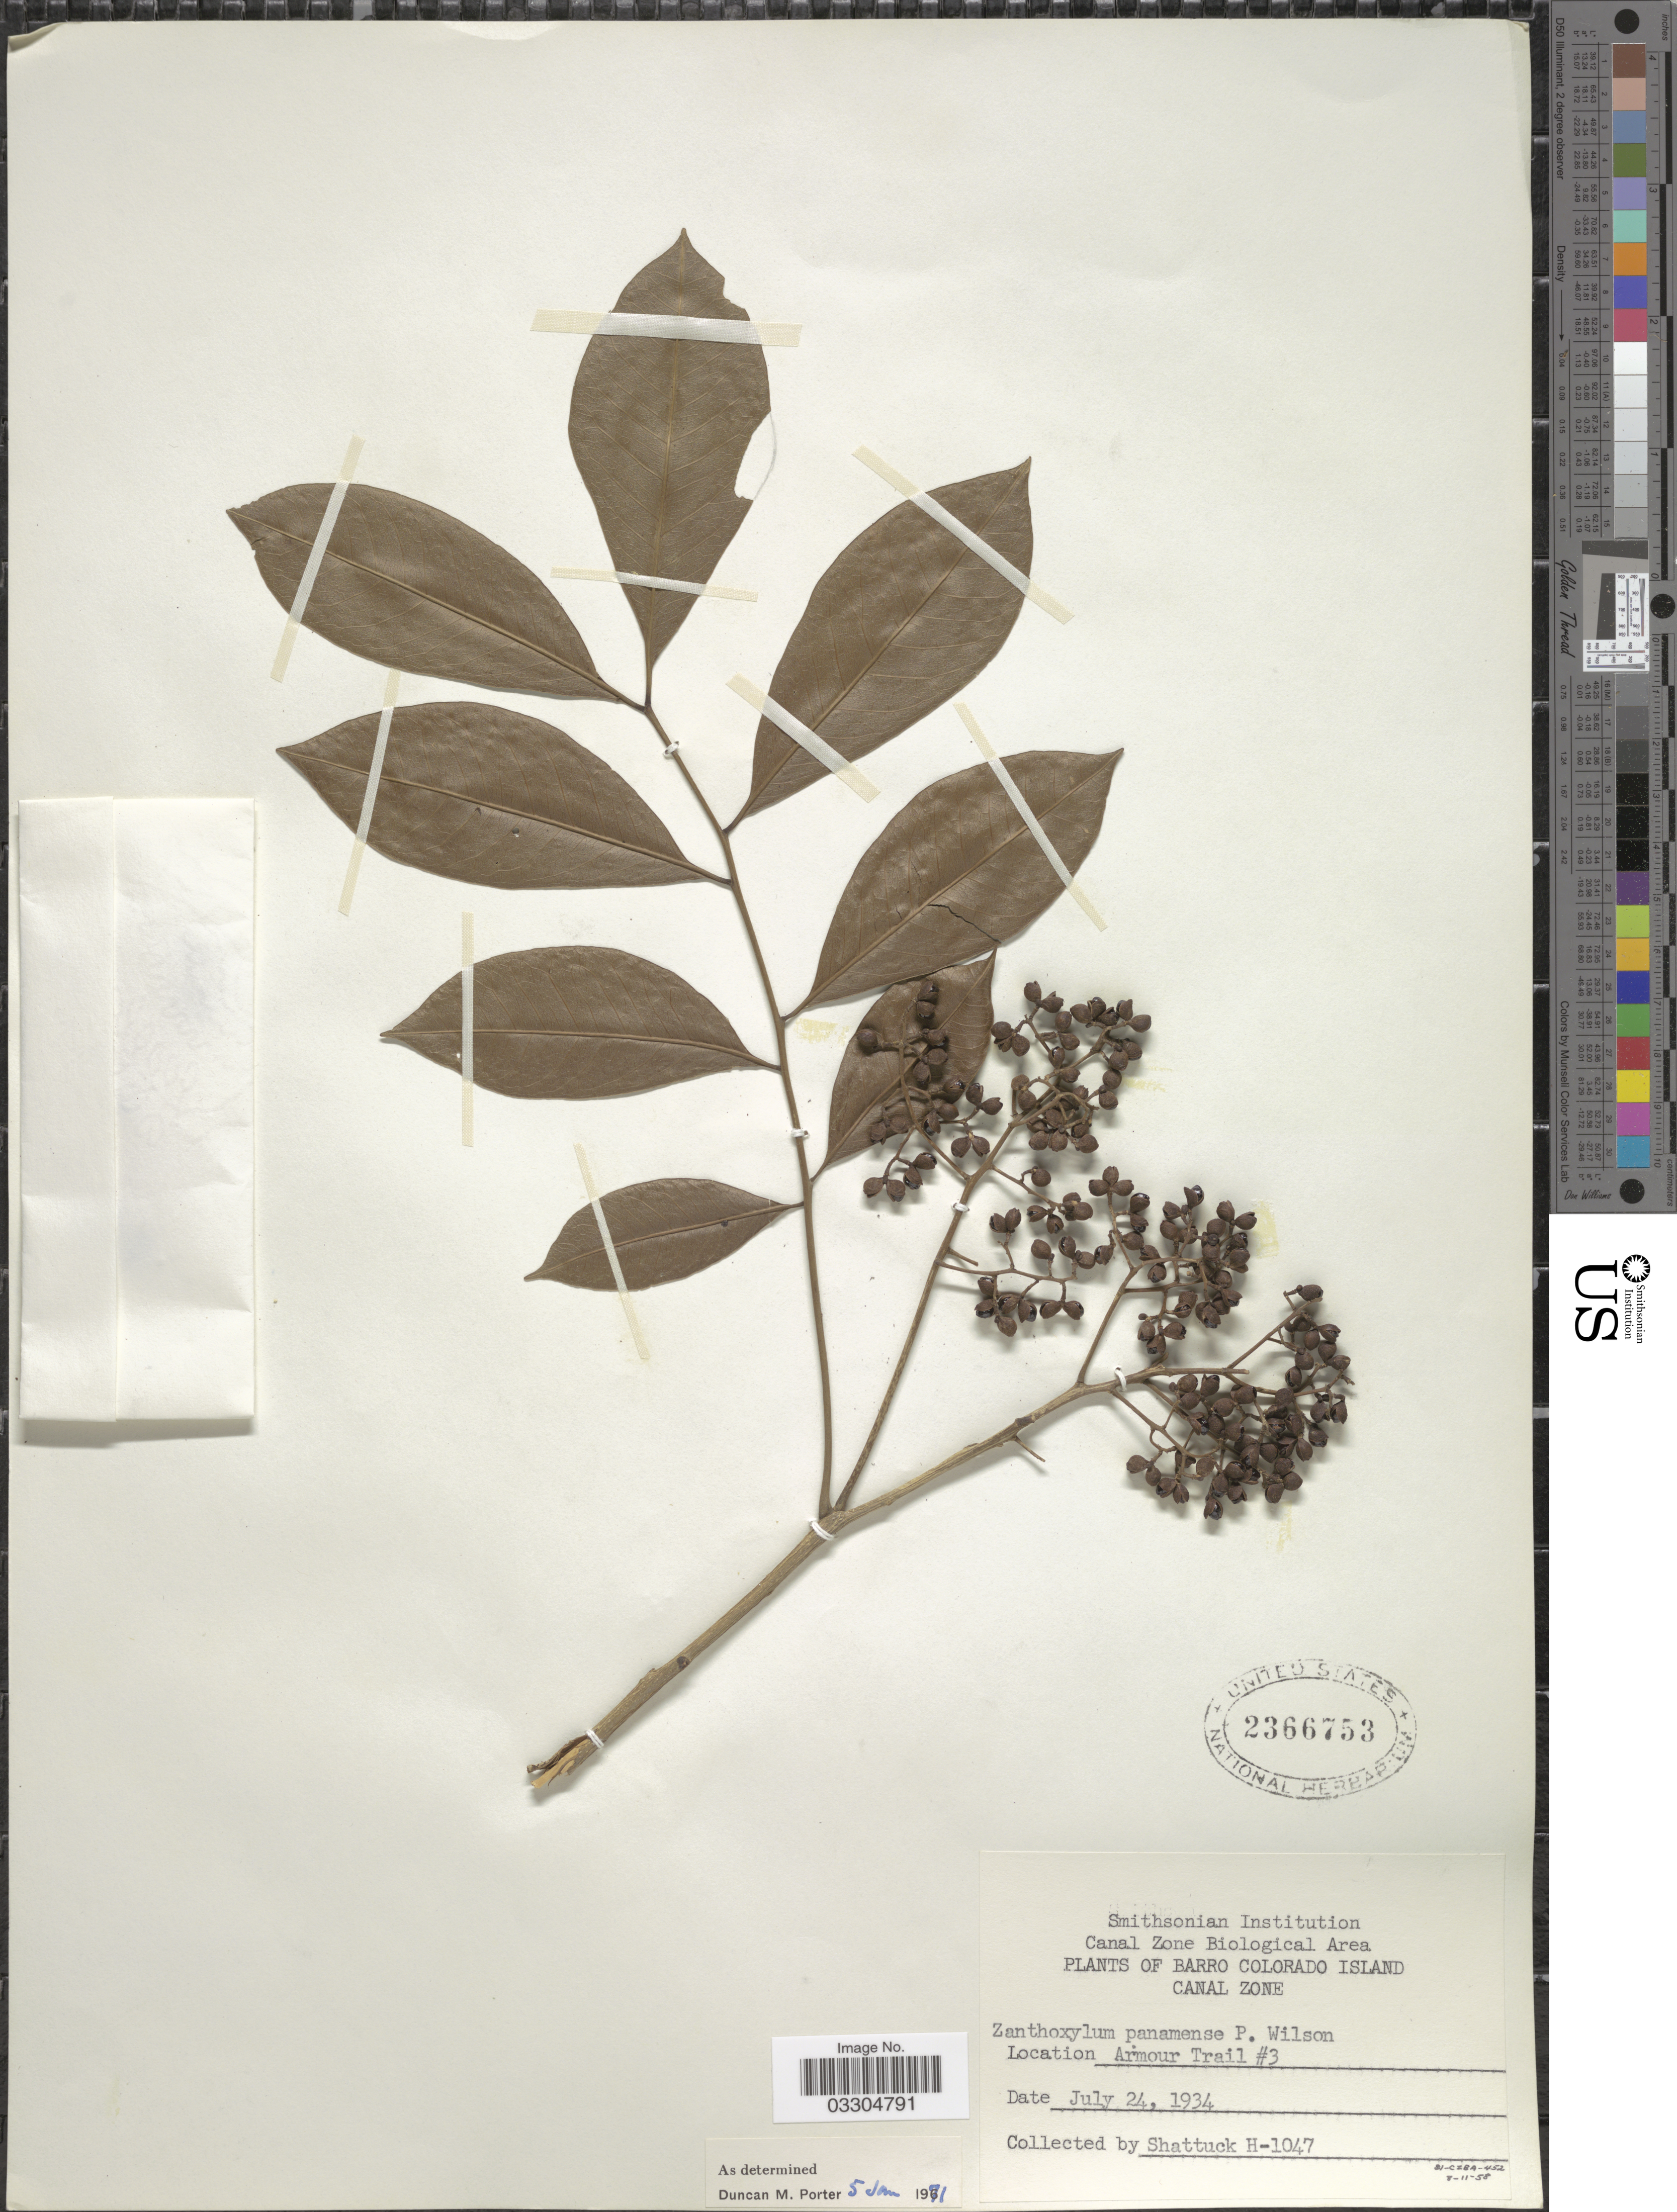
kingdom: Plantae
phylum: Tracheophyta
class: Magnoliopsida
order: Sapindales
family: Rutaceae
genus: Zanthoxylum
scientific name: Zanthoxylum panamense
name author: P. Wilson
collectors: Shattuck, --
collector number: H-1047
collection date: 1934-07-24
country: Panama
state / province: Panamá Oeste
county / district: Canal Zone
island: Barro Colorado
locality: Barro Colorado Island. Canal Zone. Armour Trail #3.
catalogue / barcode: US 2366753